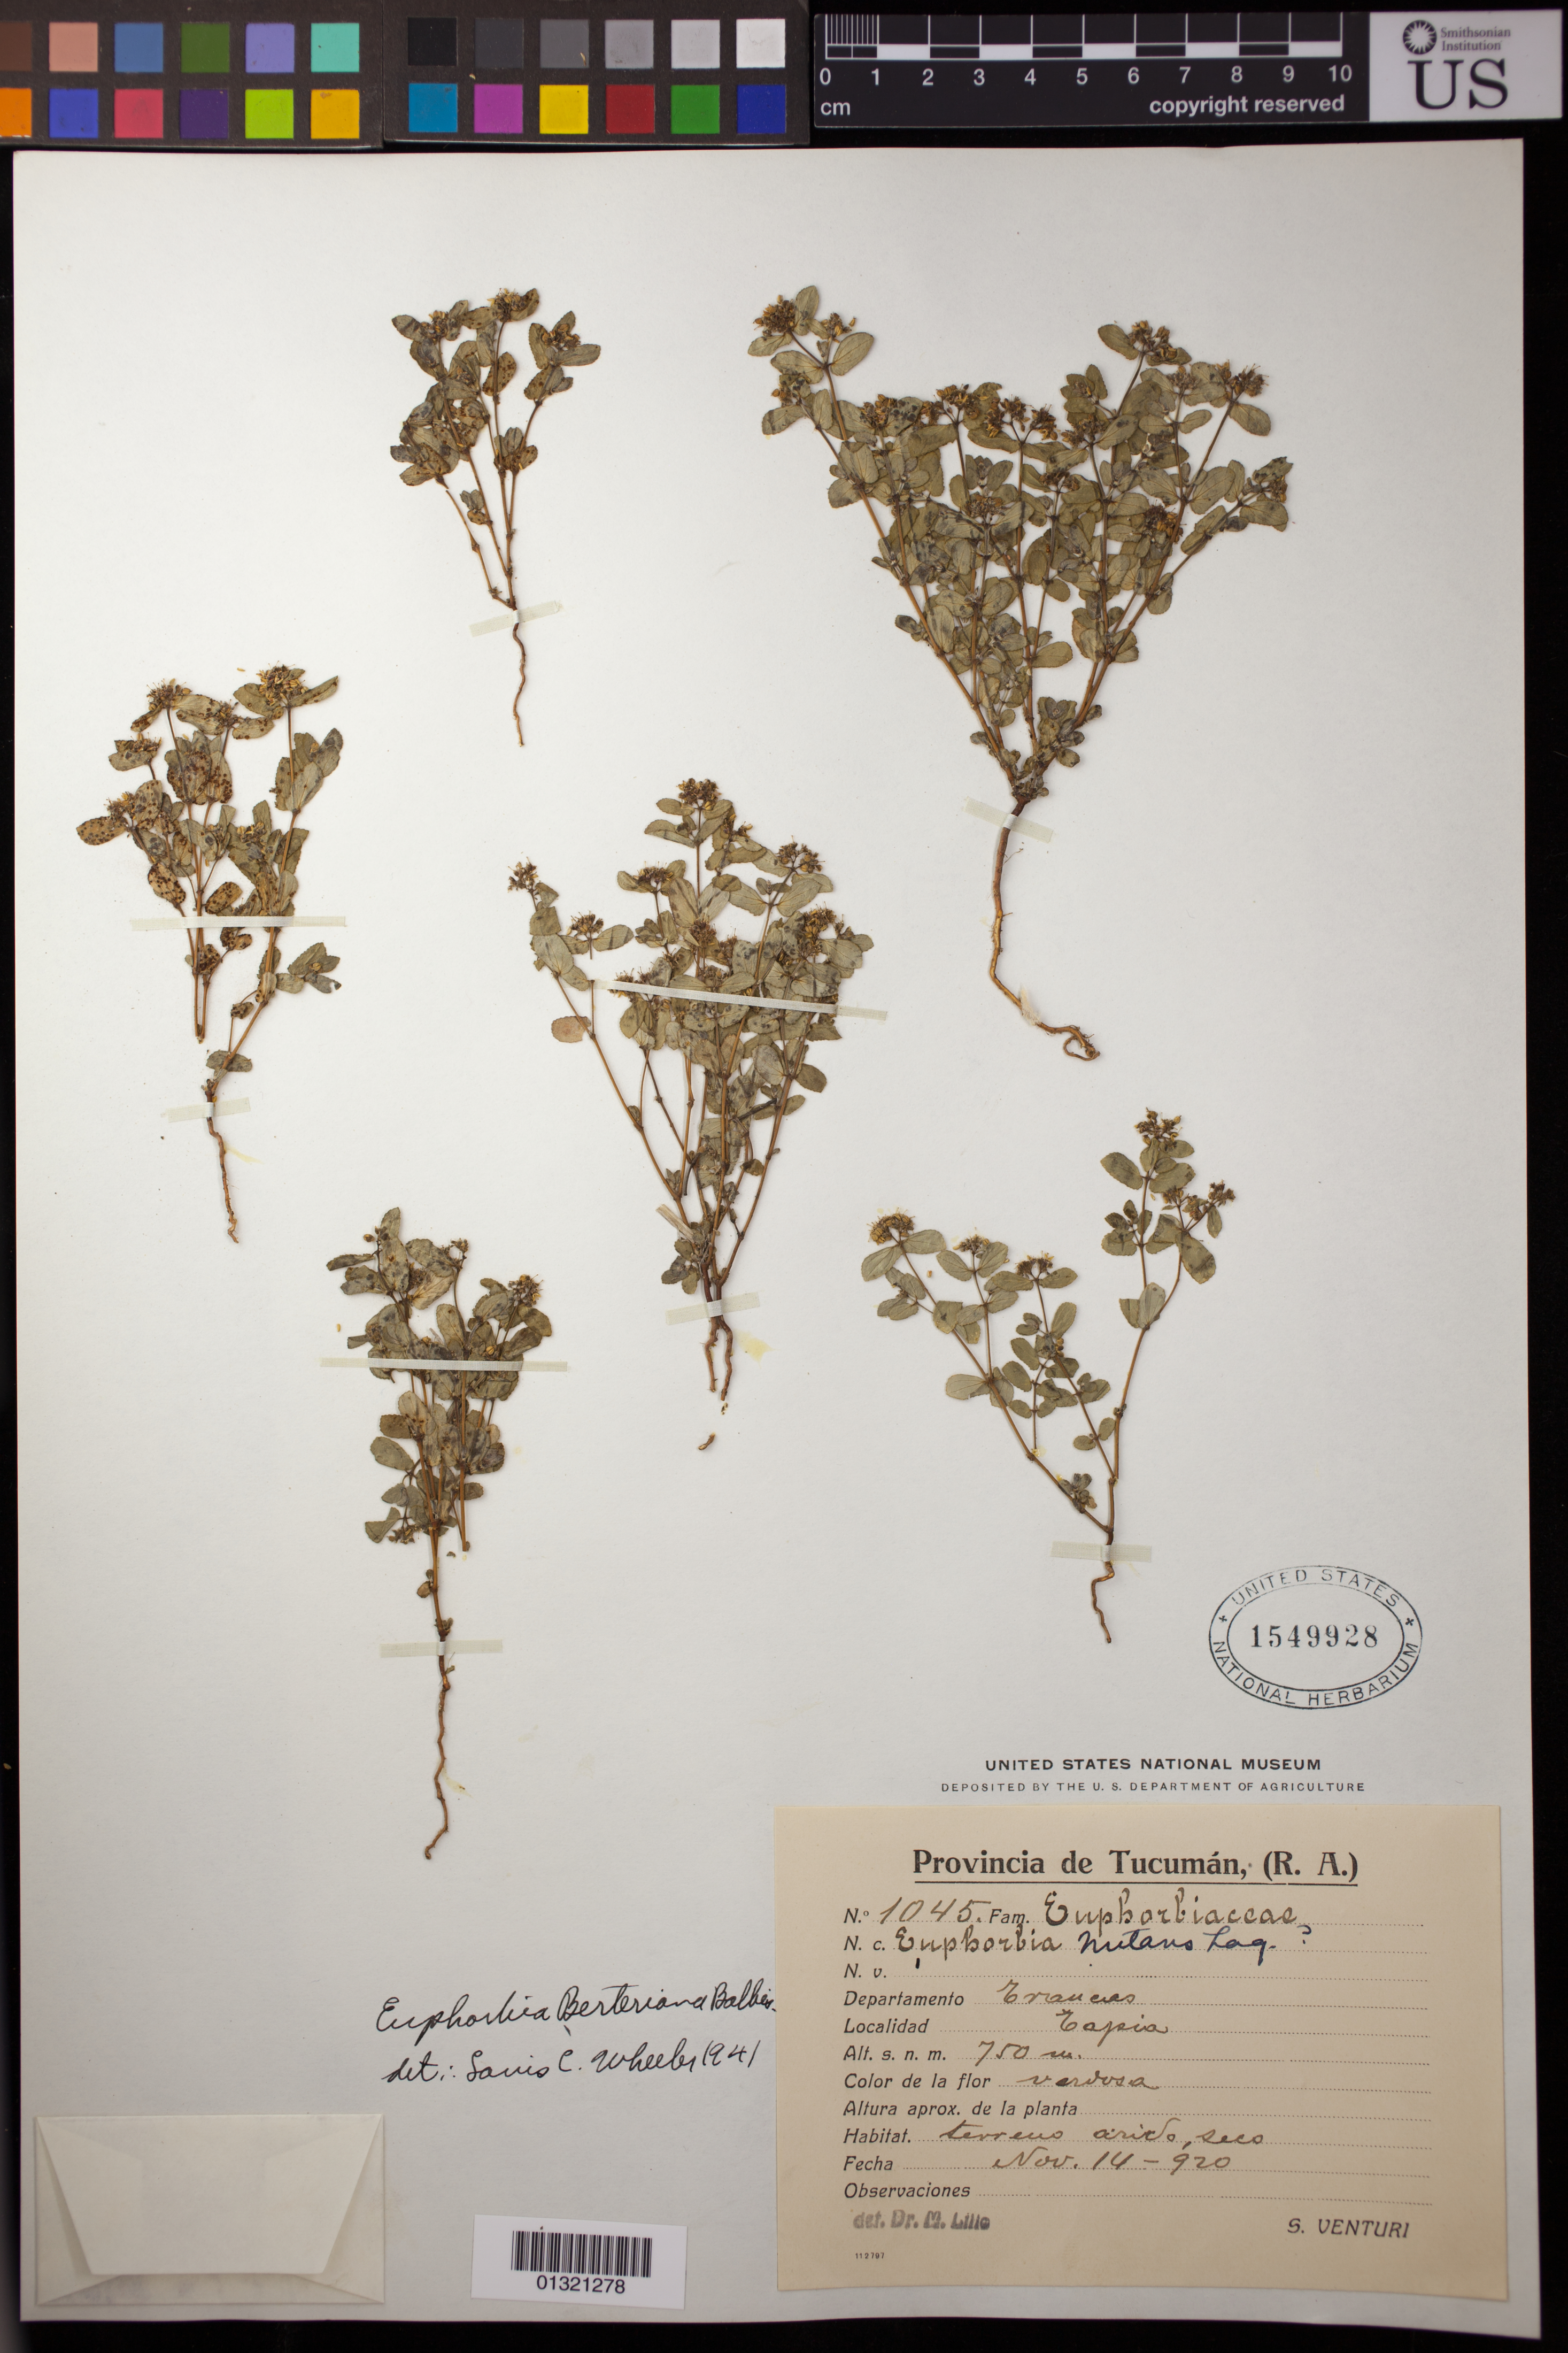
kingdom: Plantae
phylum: Tracheophyta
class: Magnoliopsida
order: Malpighiales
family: Euphorbiaceae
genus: Euphorbia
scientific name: Euphorbia berteroana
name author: Balb.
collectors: S. Venturi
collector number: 1045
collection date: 1920-11-14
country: Argentina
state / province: Tucuman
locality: Gapia, Graneros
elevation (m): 750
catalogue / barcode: US 1549928